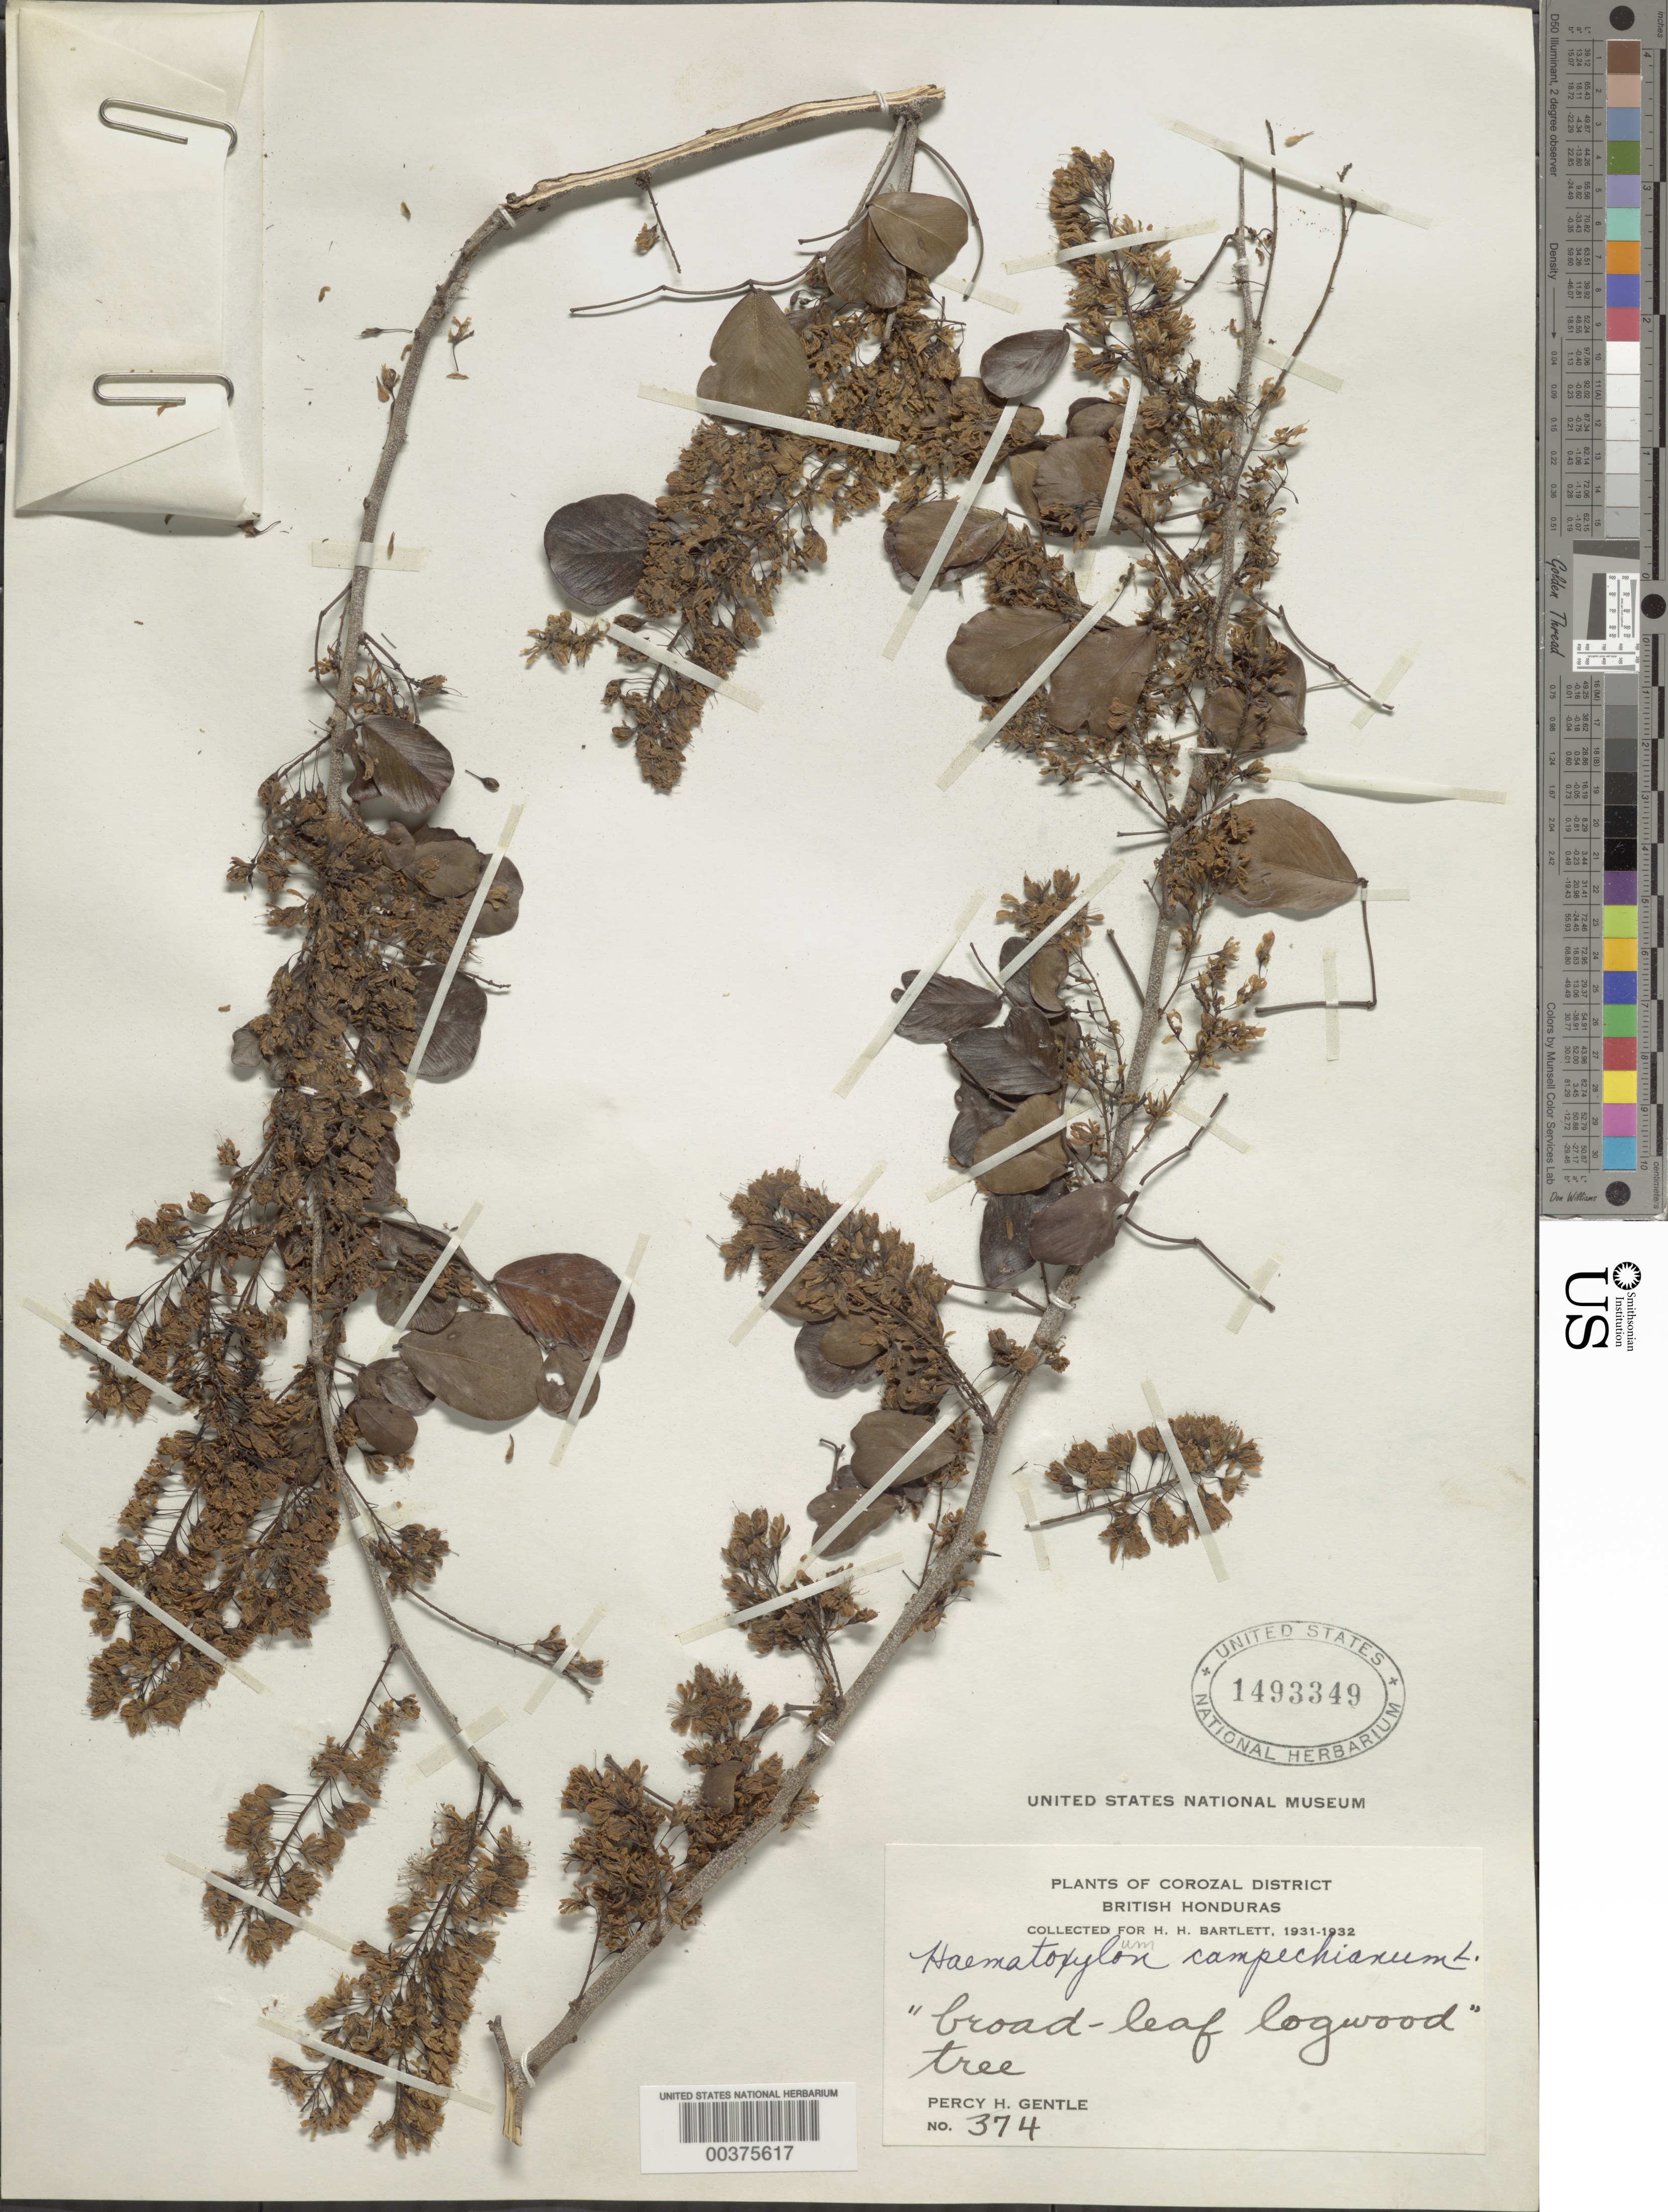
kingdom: Plantae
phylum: Tracheophyta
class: Magnoliopsida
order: Fabales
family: Fabaceae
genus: Haematoxylum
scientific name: Haematoxylum campechianum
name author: L.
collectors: P. H. Gentle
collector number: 374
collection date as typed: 1931 to -- -- 1932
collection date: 1931/1932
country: Belize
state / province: Corozal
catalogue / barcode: US 1493349